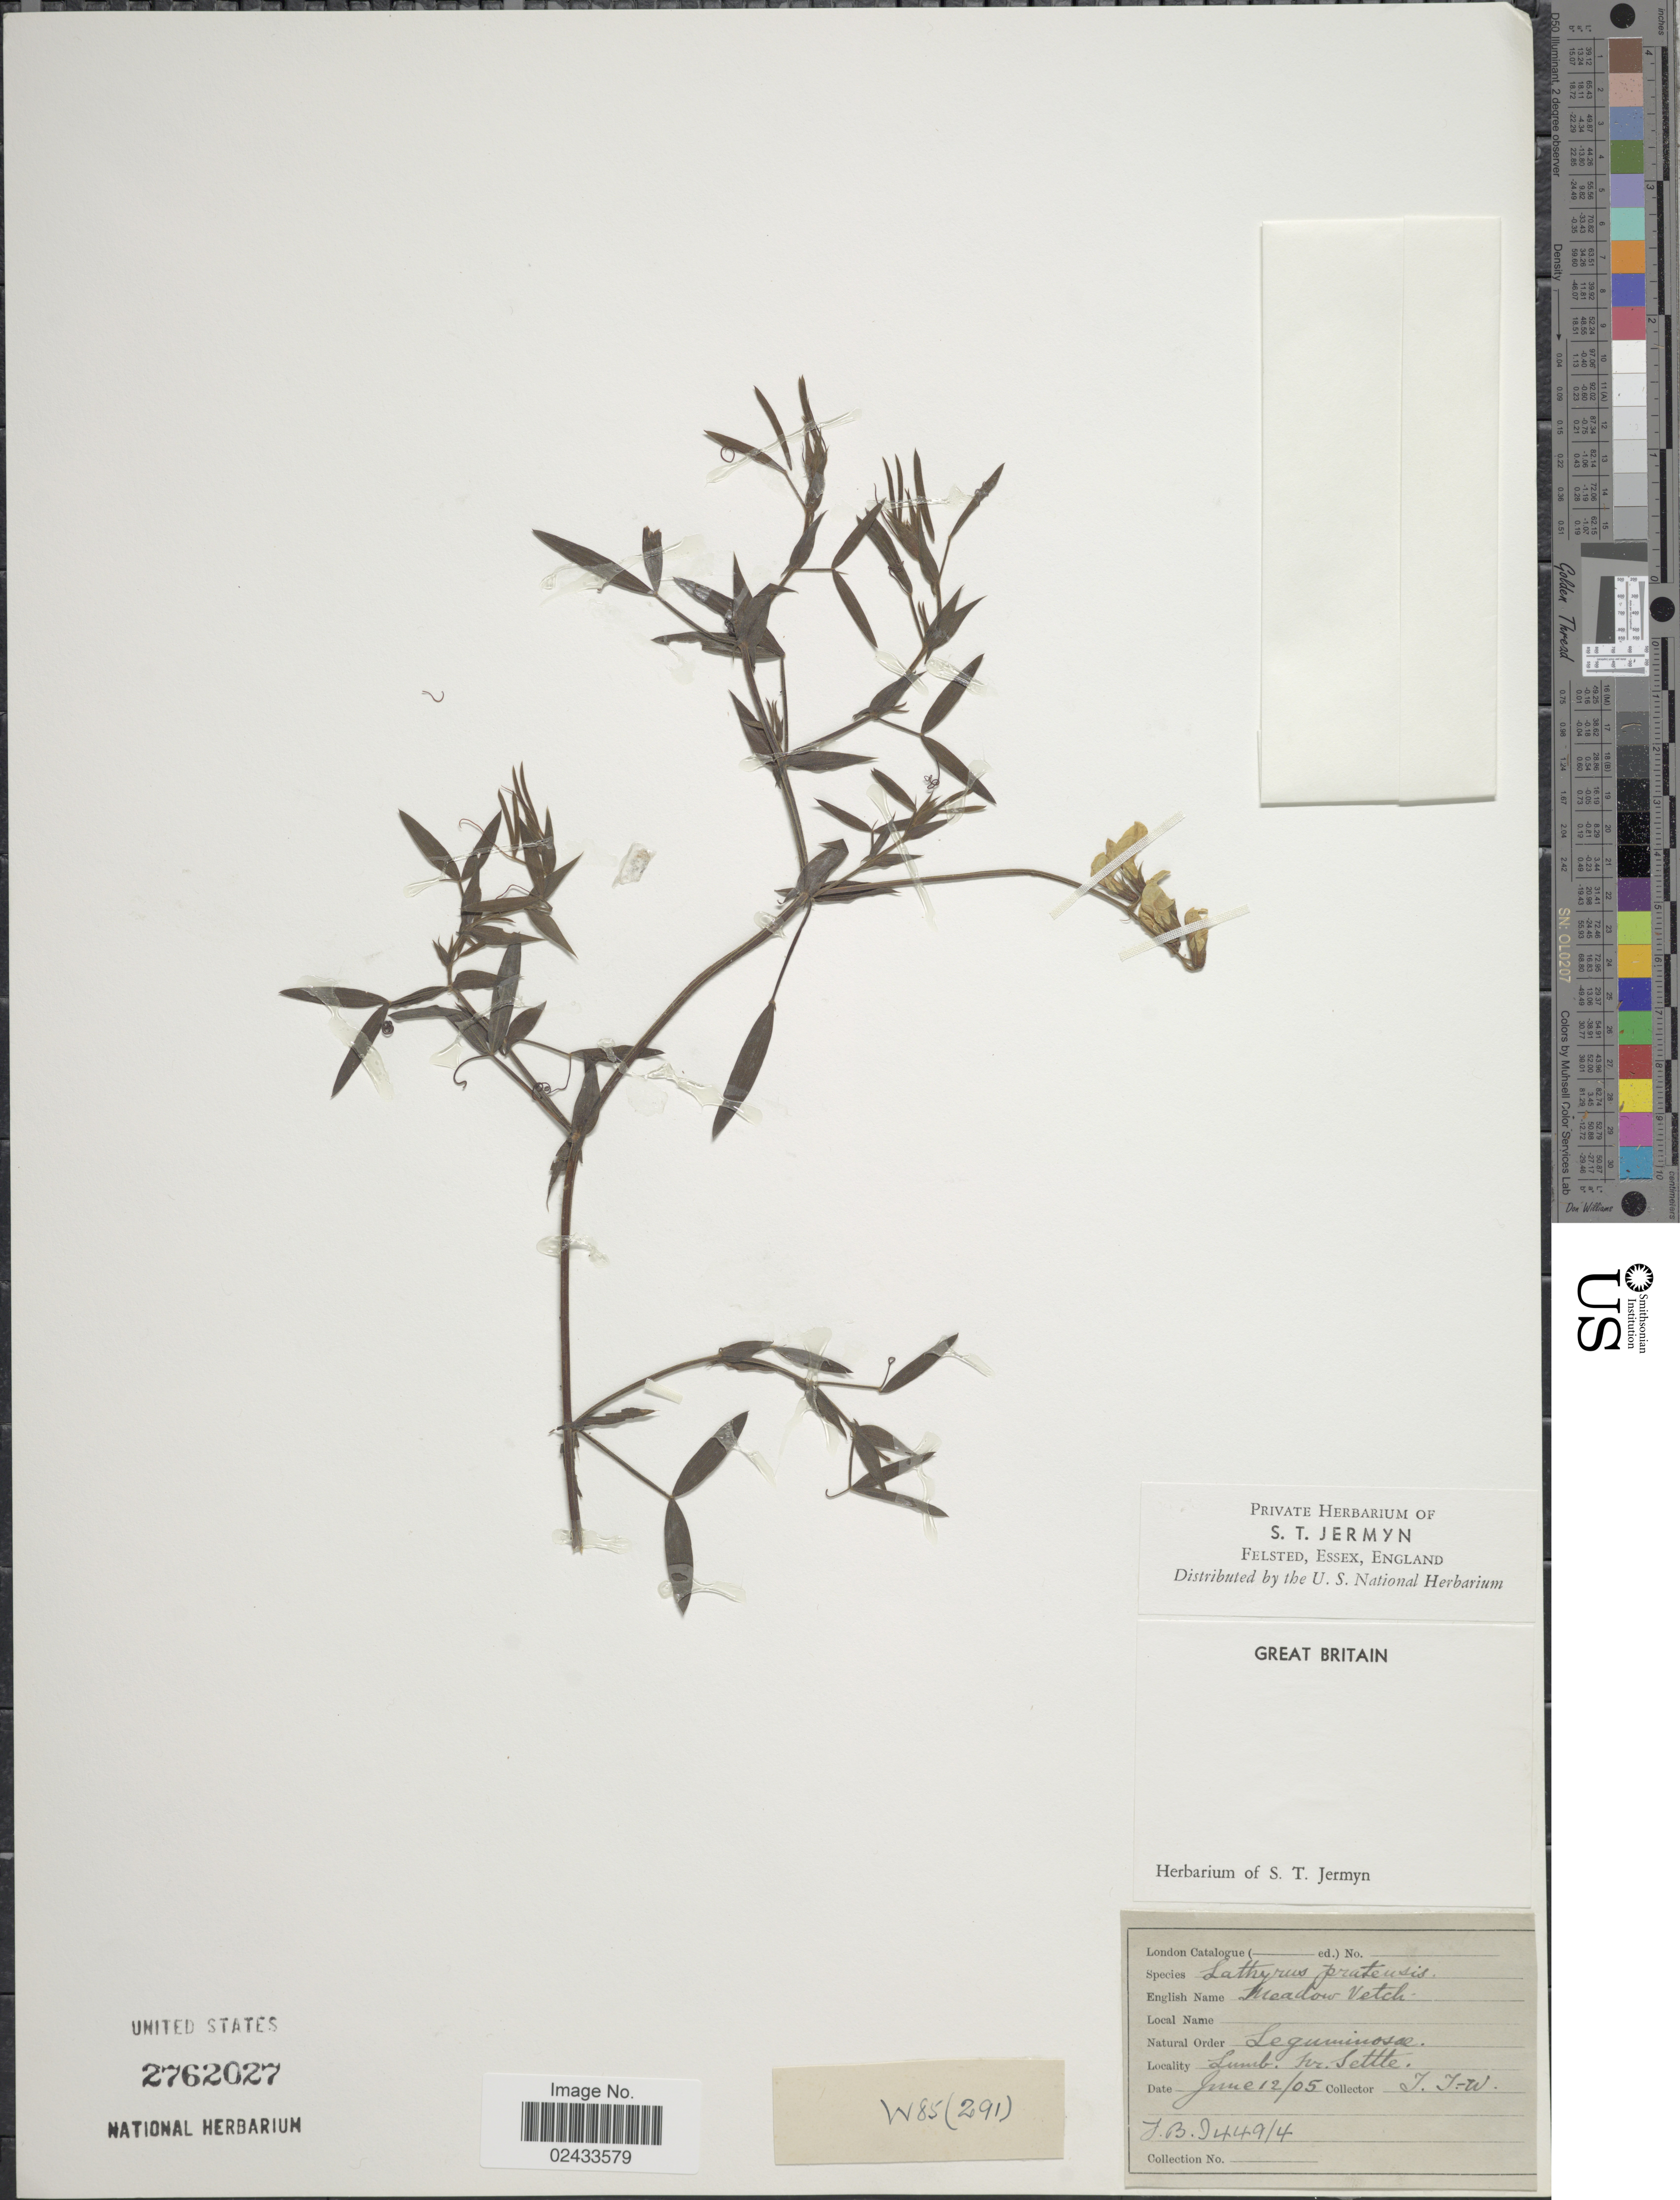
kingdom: Plantae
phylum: Tracheophyta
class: Magnoliopsida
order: Fabales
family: Fabaceae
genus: Lathyrus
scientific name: Lathyrus pratensis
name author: L.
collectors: T. T. -W.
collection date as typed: Transcribed d/m/y: 12/6/5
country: United Kingdom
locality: Lumb. fer. Settle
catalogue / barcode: US 2762027